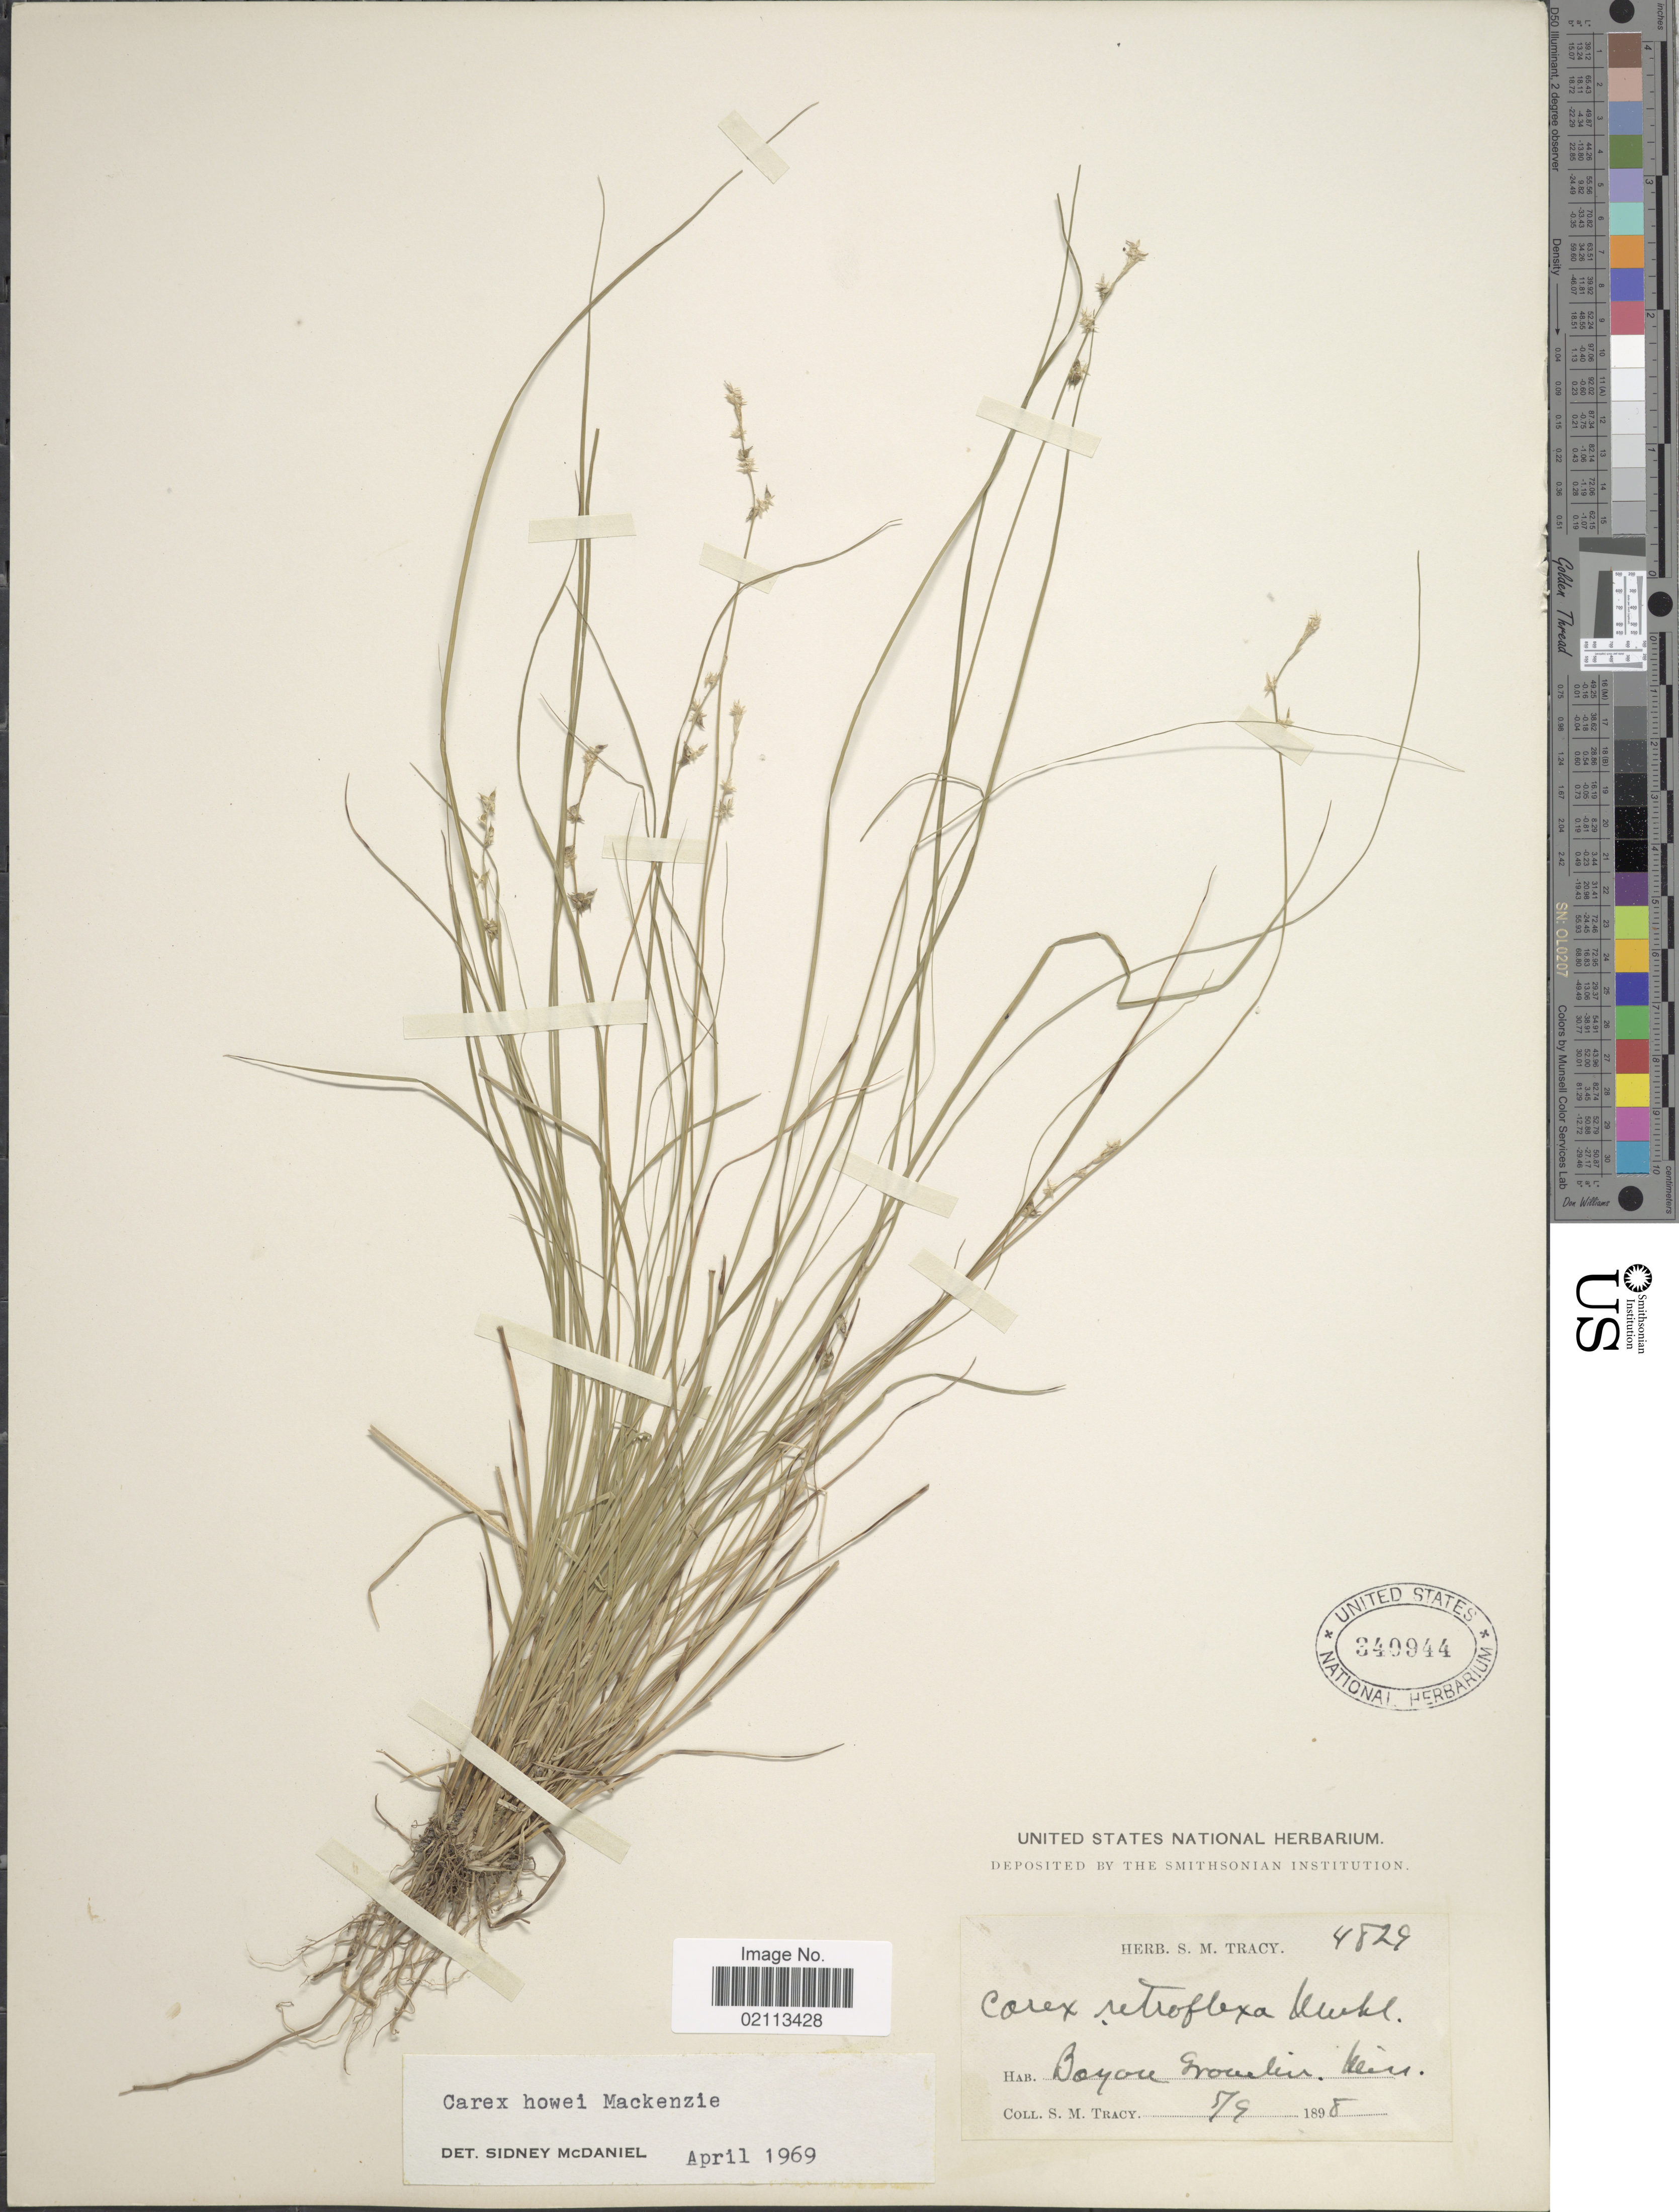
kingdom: Plantae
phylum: Tracheophyta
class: Liliopsida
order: Poales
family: Cyperaceae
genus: Carex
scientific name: Carex howei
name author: Mack.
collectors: S. M. Tracy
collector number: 4829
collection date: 1898-05-09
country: United States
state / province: Mississippi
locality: Bayou Graveline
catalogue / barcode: US 340944